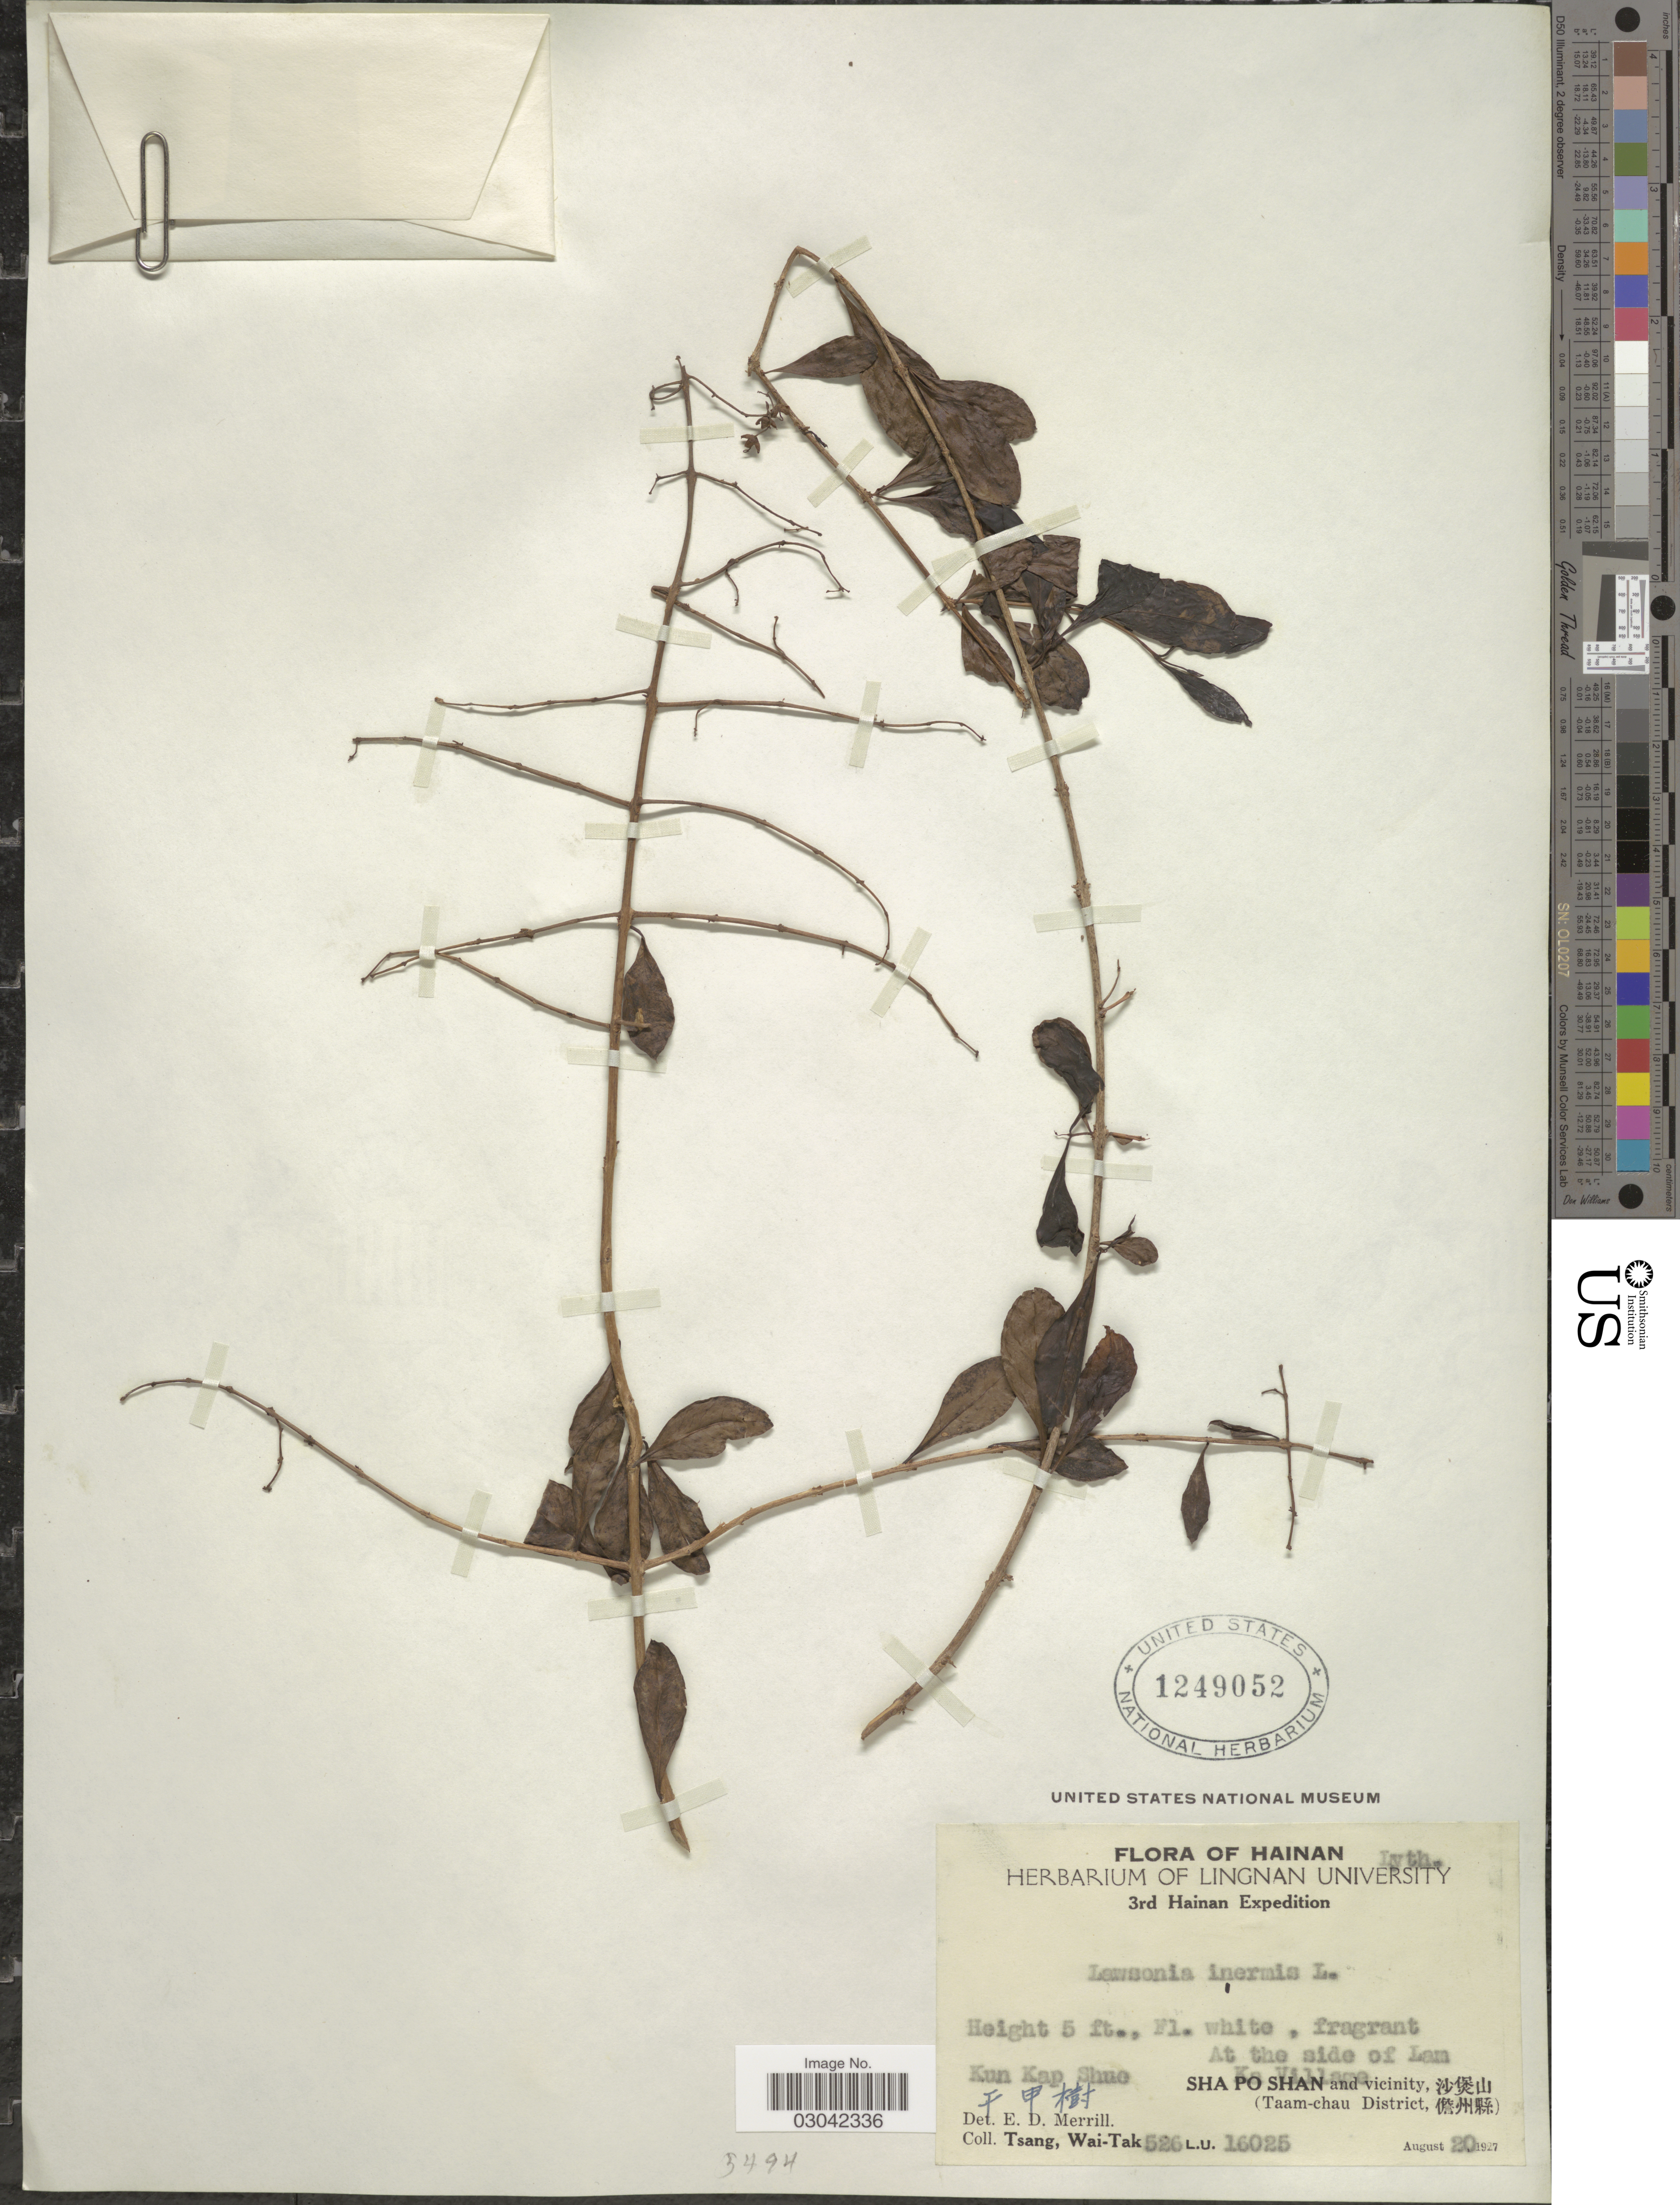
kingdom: Plantae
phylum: Tracheophyta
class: Magnoliopsida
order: Myrtales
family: Lythraceae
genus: Lawsonia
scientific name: Lawsonia inermis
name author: L.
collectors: W. T. Tsang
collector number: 526L.U.16028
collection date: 1927-08-20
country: China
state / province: Hainan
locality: At the side of Lam Ka Village. Kun Kap Shue. Sha Po Shan and vicinity (Taam-chau District).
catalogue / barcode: US 1249052